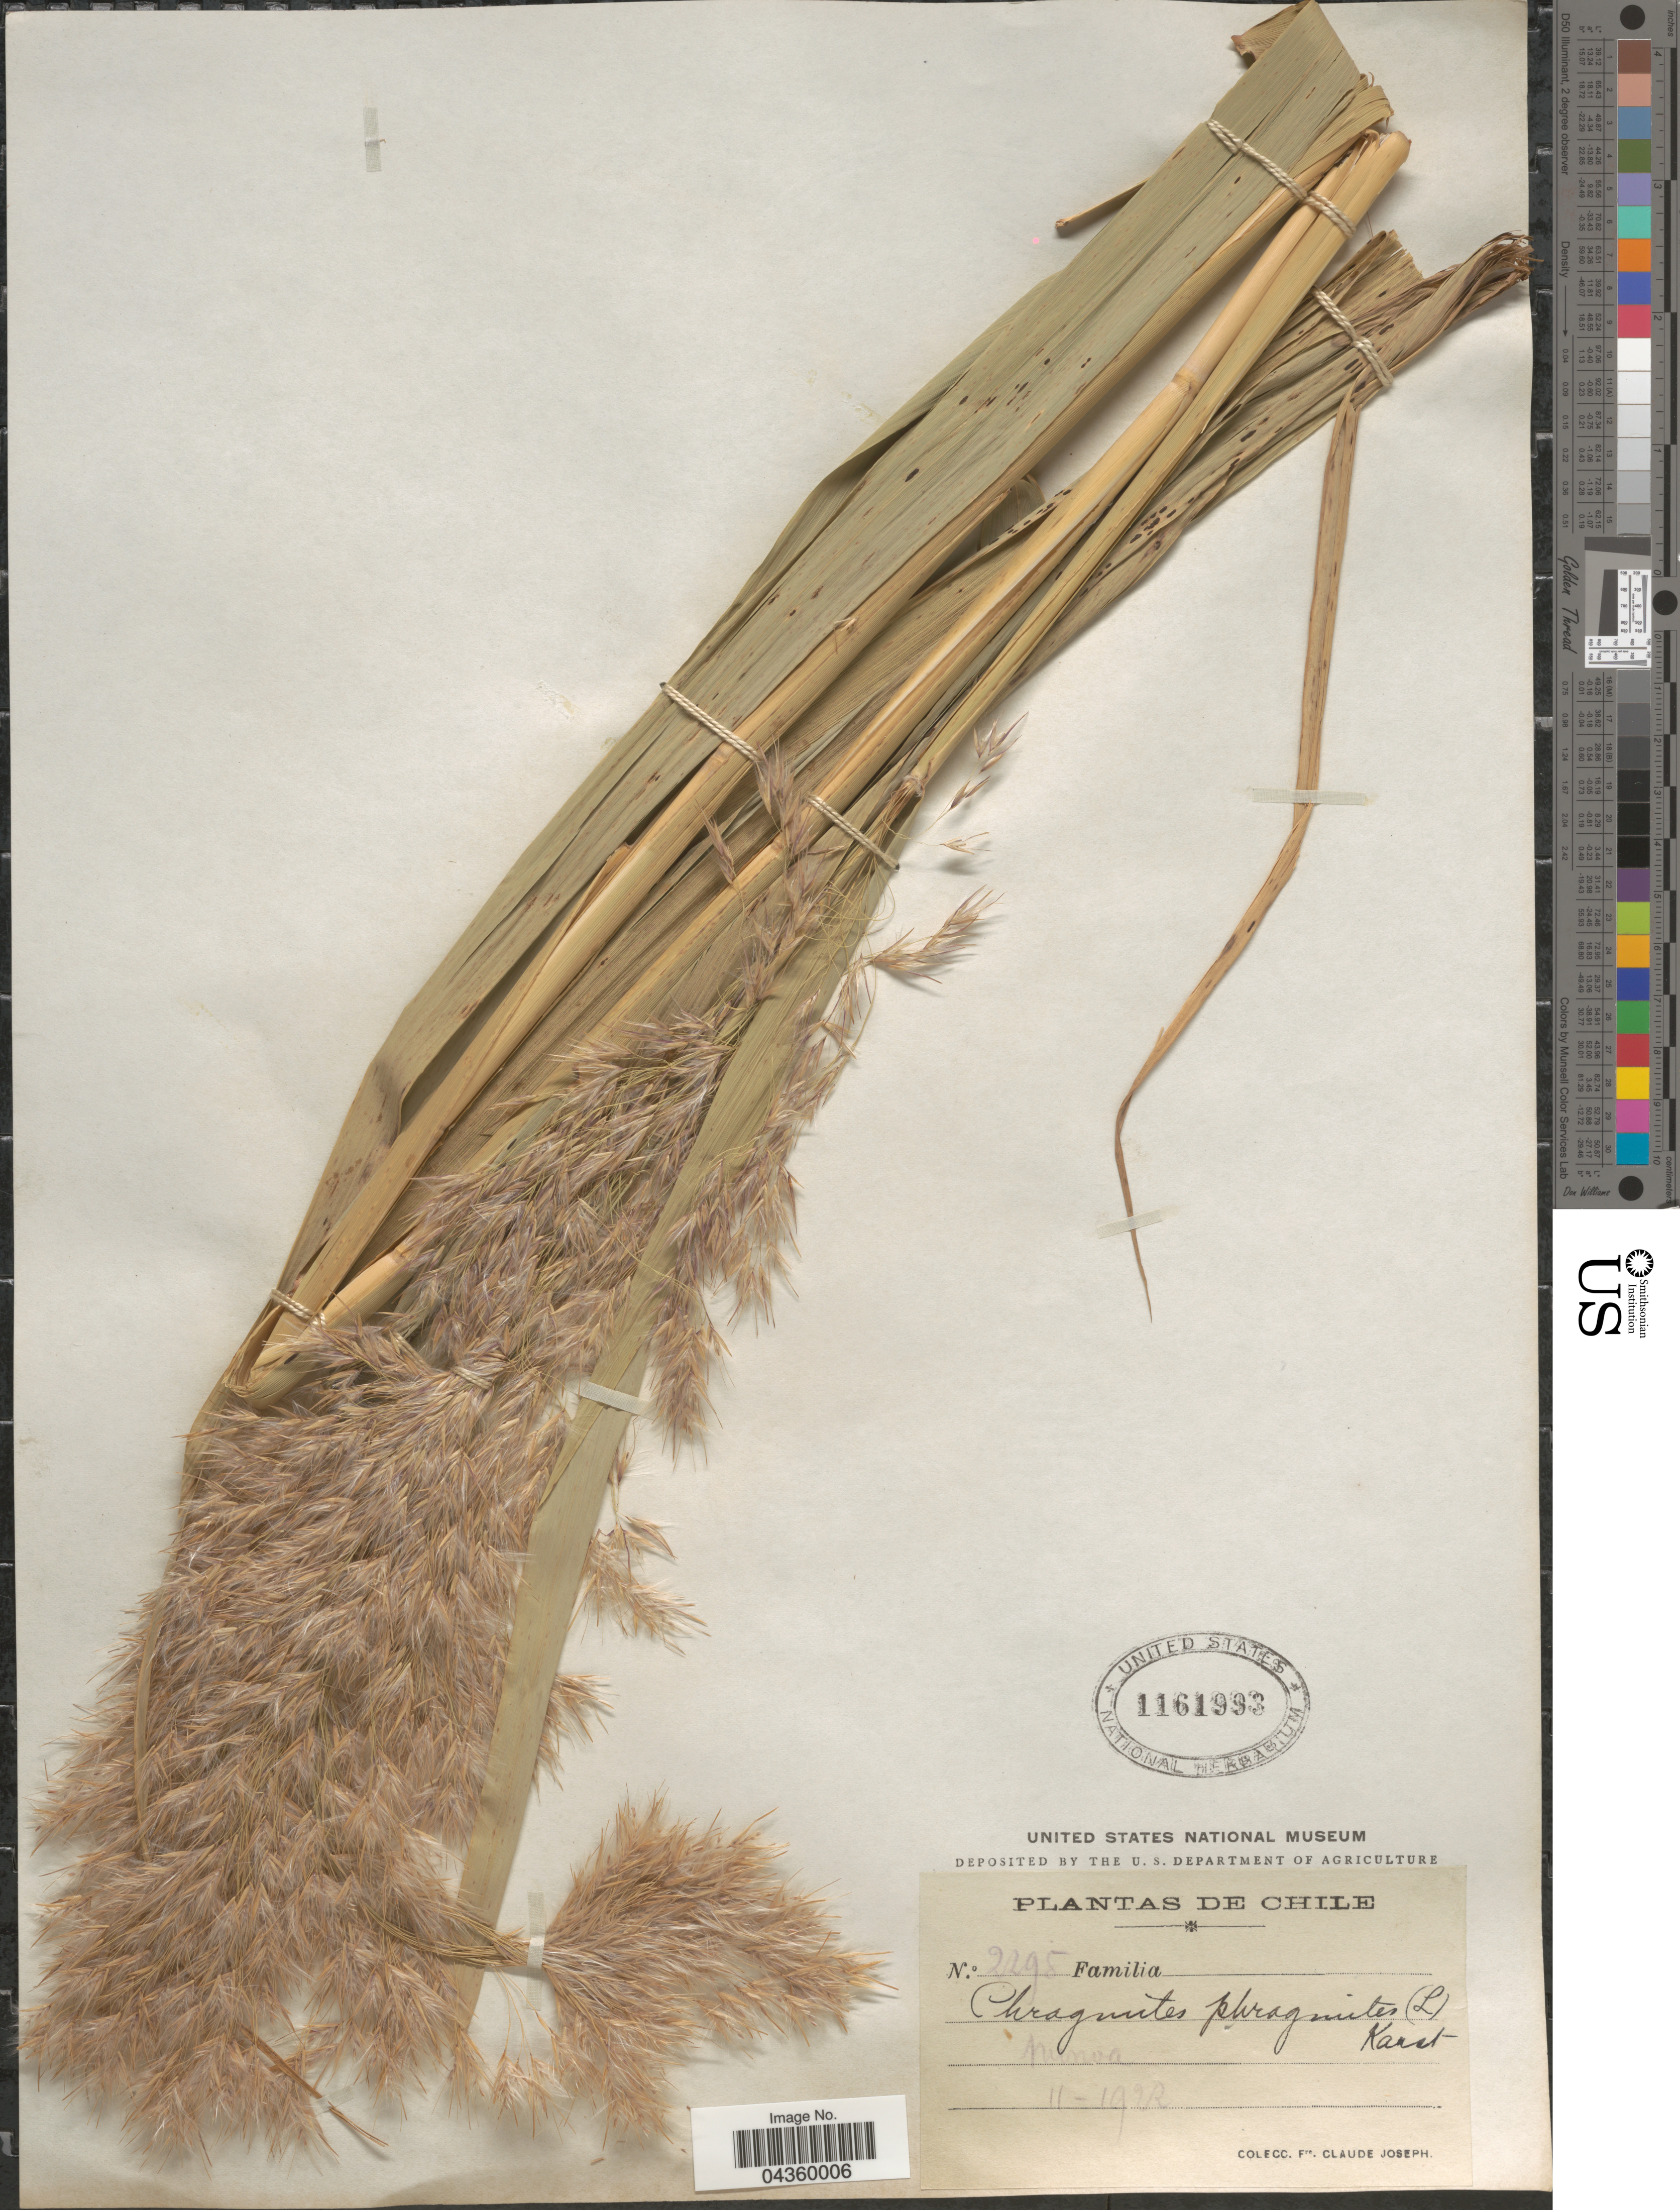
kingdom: Plantae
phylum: Tracheophyta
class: Liliopsida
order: Poales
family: Poaceae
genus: Phragmites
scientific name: Phragmites australis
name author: (Cav.) Trin. ex Steud.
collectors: Frere Claude Joseph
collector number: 2295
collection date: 1922-11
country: Chile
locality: Nunoa.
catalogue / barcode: US 1161993